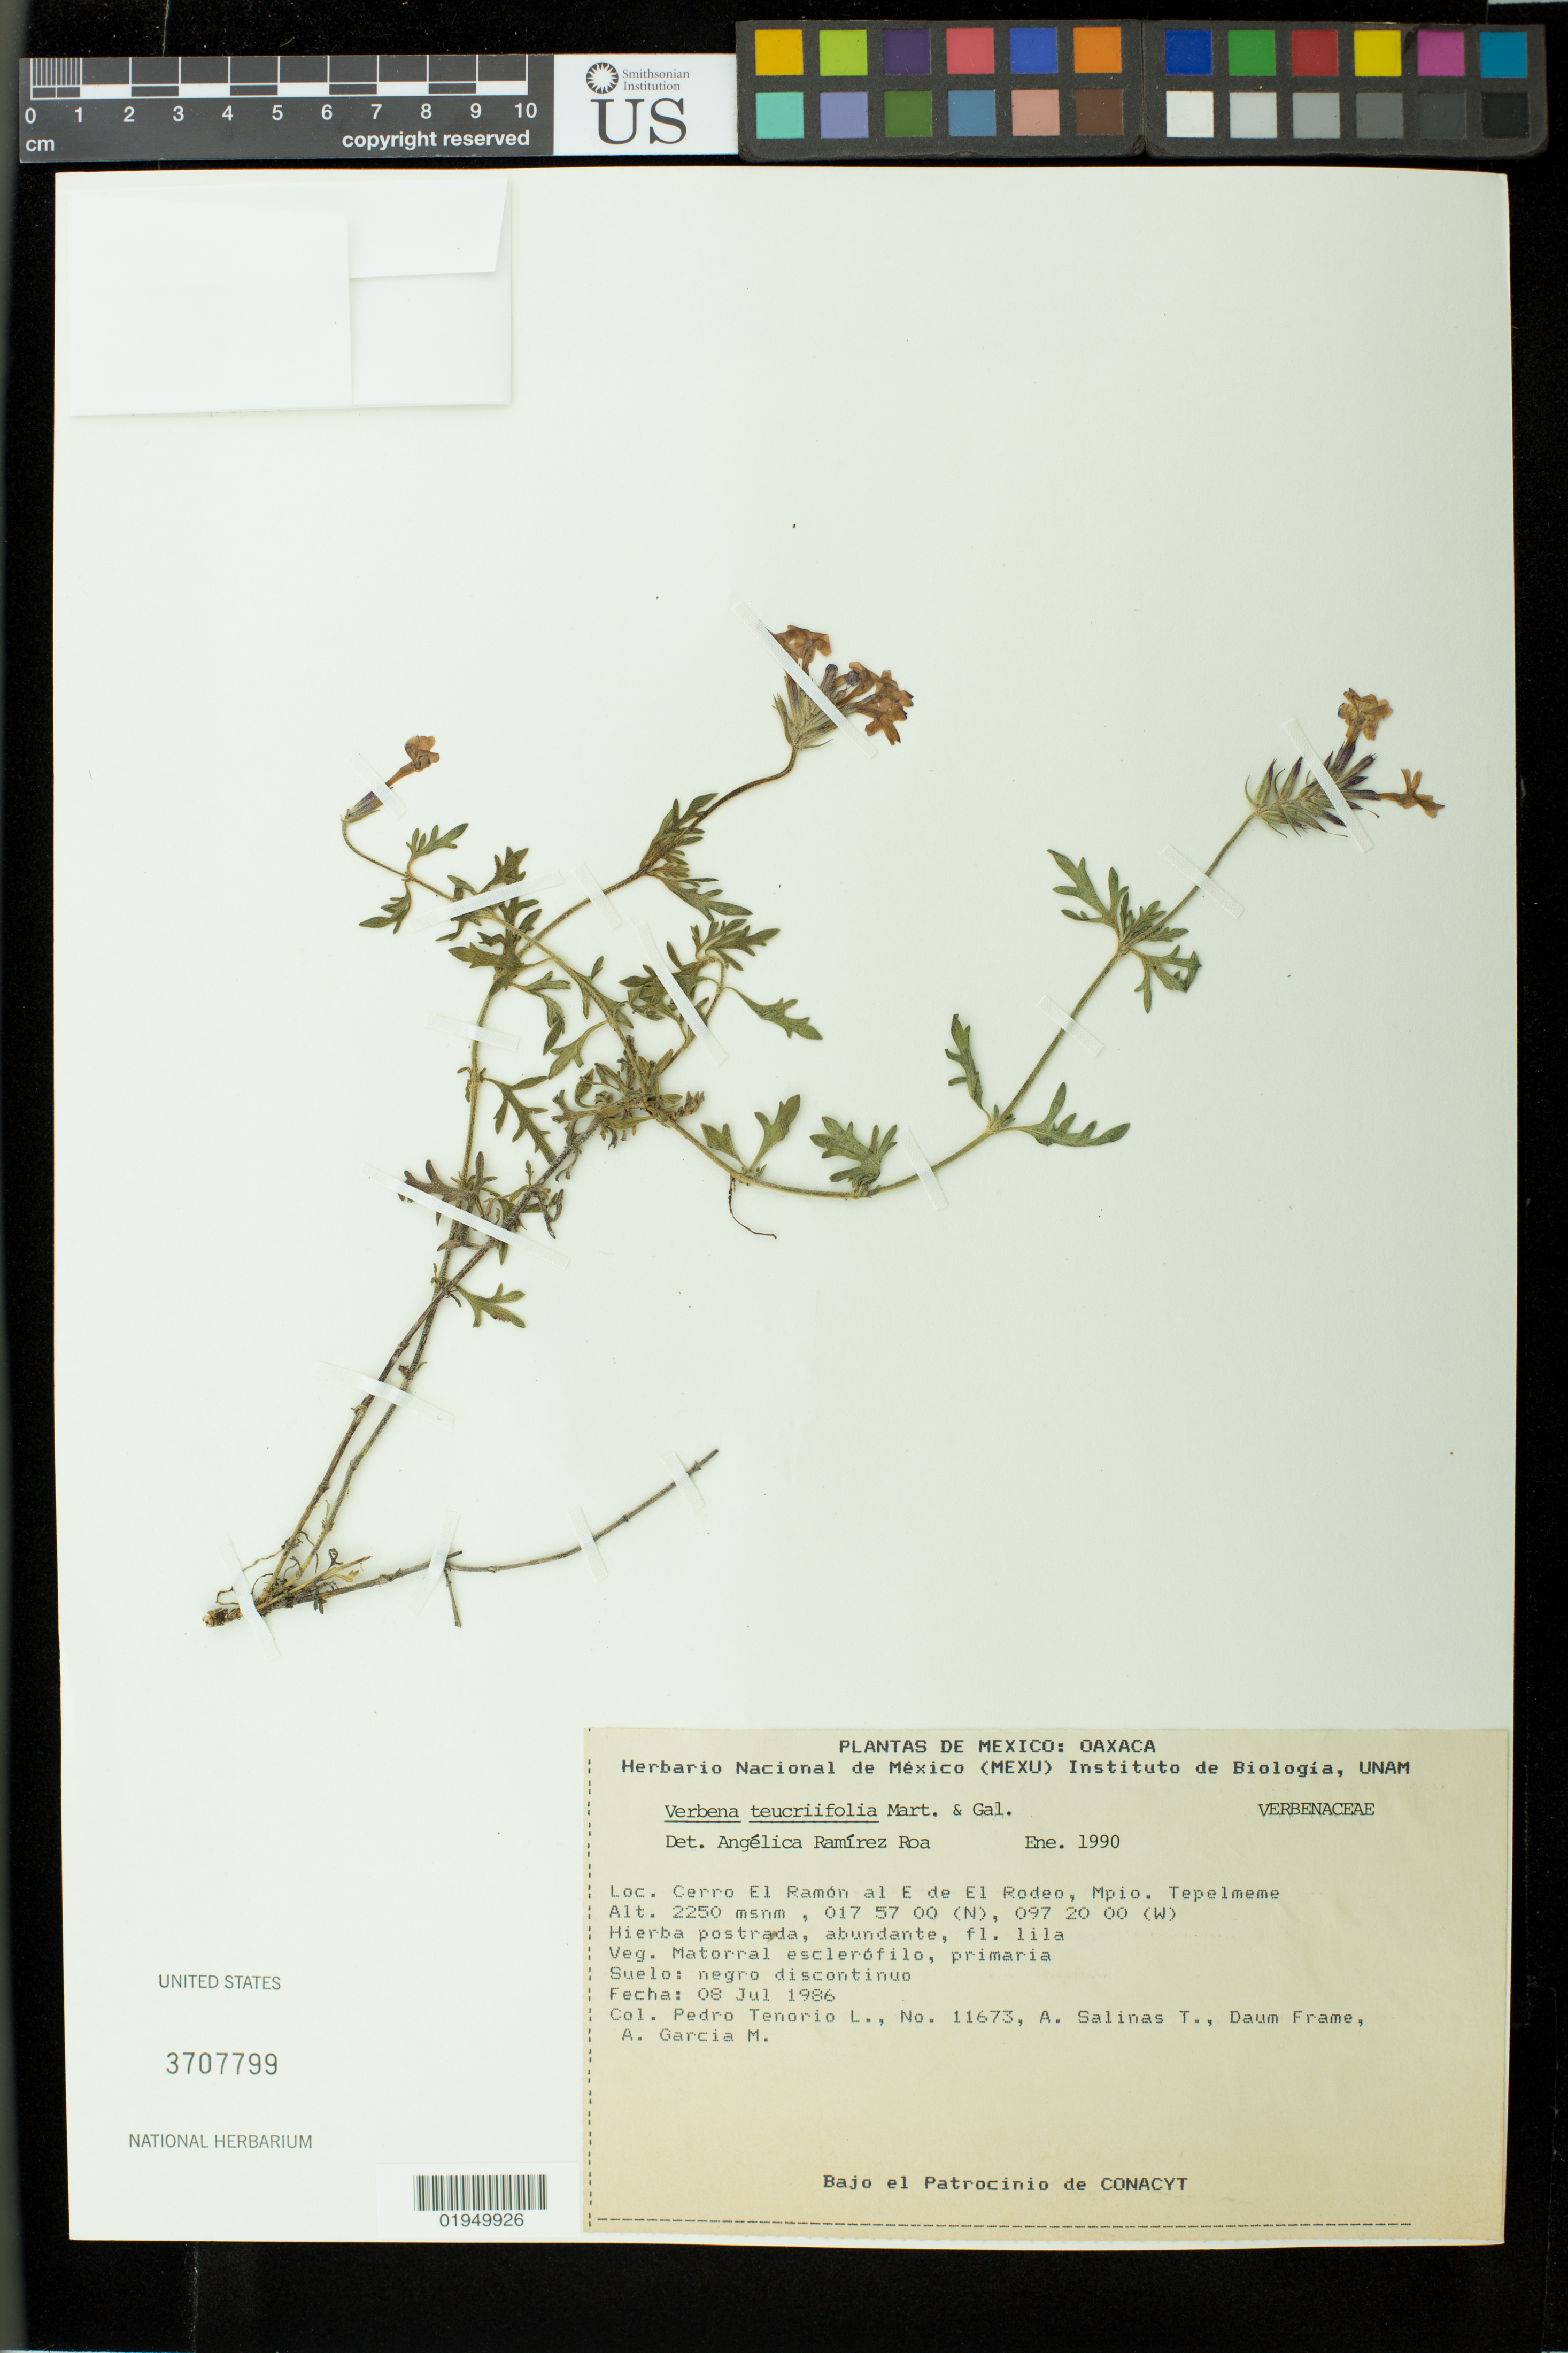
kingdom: Plantae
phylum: Tracheophyta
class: Magnoliopsida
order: Lamiales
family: Verbenaceae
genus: Verbena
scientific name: Verbena teucriifolia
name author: M. Martens & Galeotti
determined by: Ramírez-Roa, A.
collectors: P. Tenorio L., A. Salinas T., D. Frame & A. García M.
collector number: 11673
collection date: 1986-07-08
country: Mexico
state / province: Oaxaca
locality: Cerro El Ramon al E de El Rodeo, Mpio. Tepelmeme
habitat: Matorral esclerofilo, primaria. Suelo: negro discontinuo.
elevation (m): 2250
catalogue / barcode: US 3707799